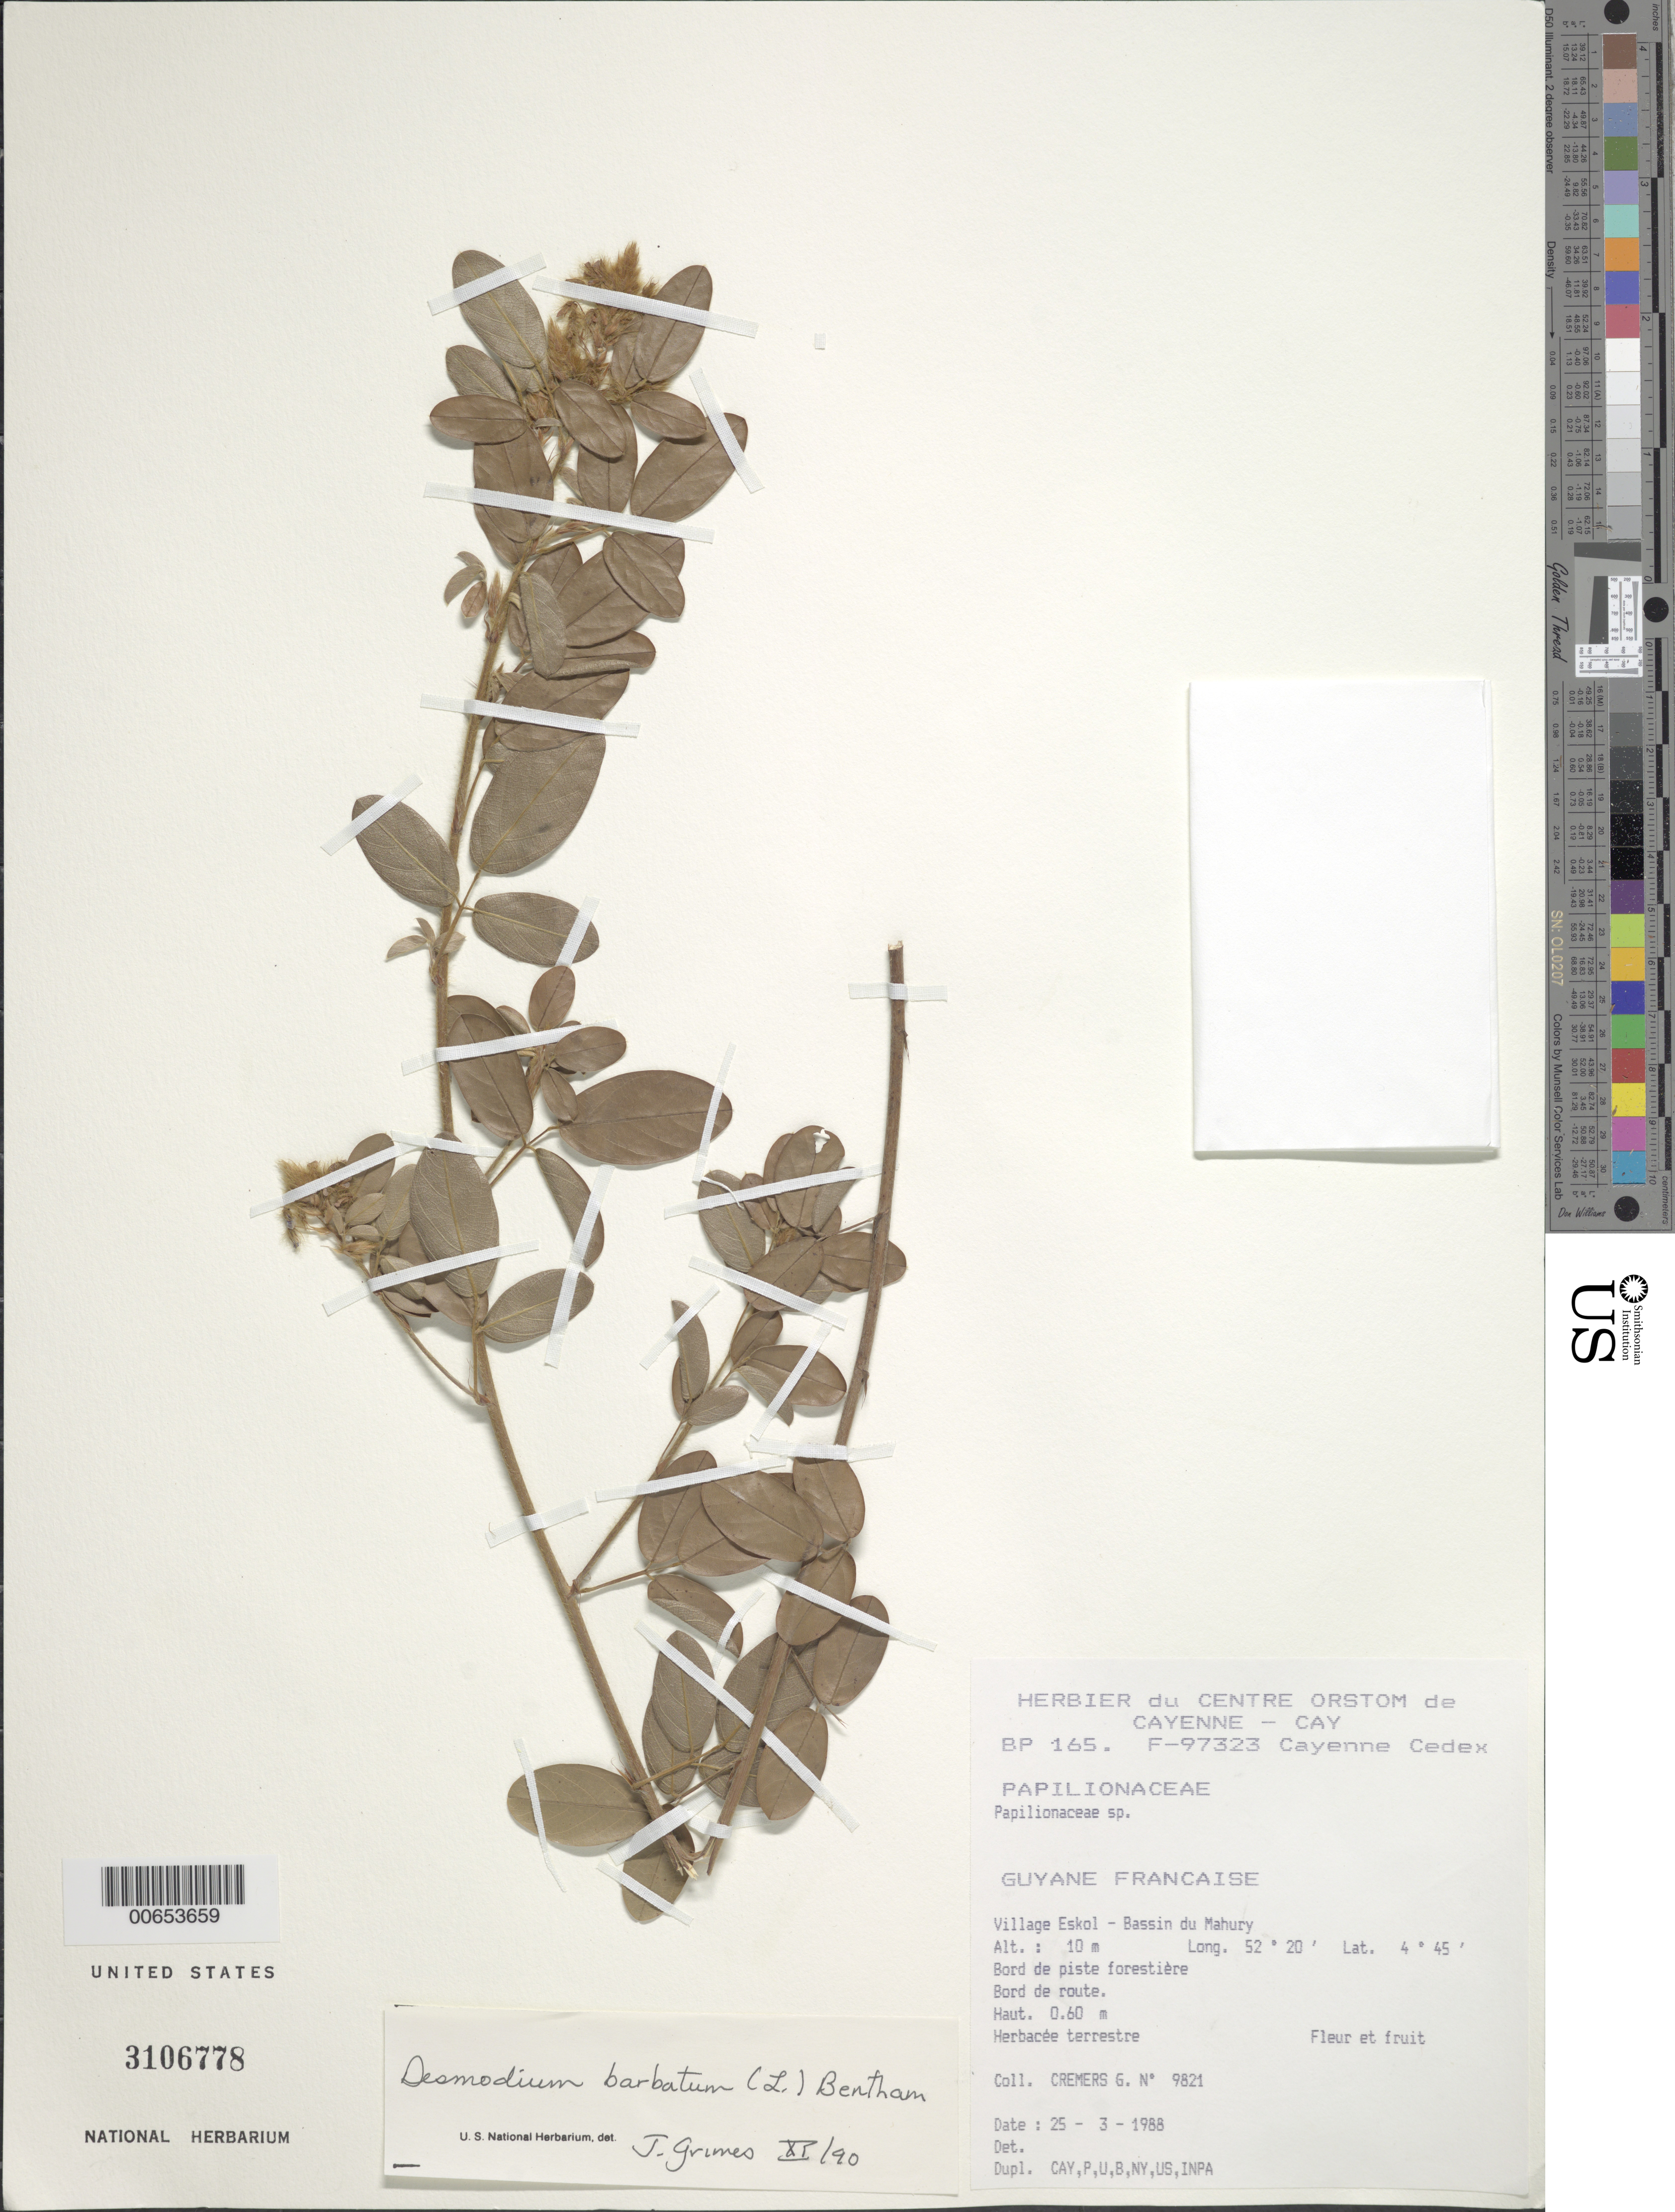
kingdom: Plantae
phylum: Tracheophyta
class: Magnoliopsida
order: Fabales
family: Fabaceae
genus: Grona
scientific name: Grona barbata var. barbata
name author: (L.) H. Ohashi & K. Ohashi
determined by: Strong, Mark T., (BOT), Smithsonian Institution - National Museum of Natural History (UNITED STATES)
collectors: G. Cremers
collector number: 9821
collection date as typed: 25-Mar-88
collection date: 1988-03-25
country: French Guiana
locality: Eskol Village - Bassin du Mahury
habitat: Forest trail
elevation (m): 10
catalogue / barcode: US 3106778